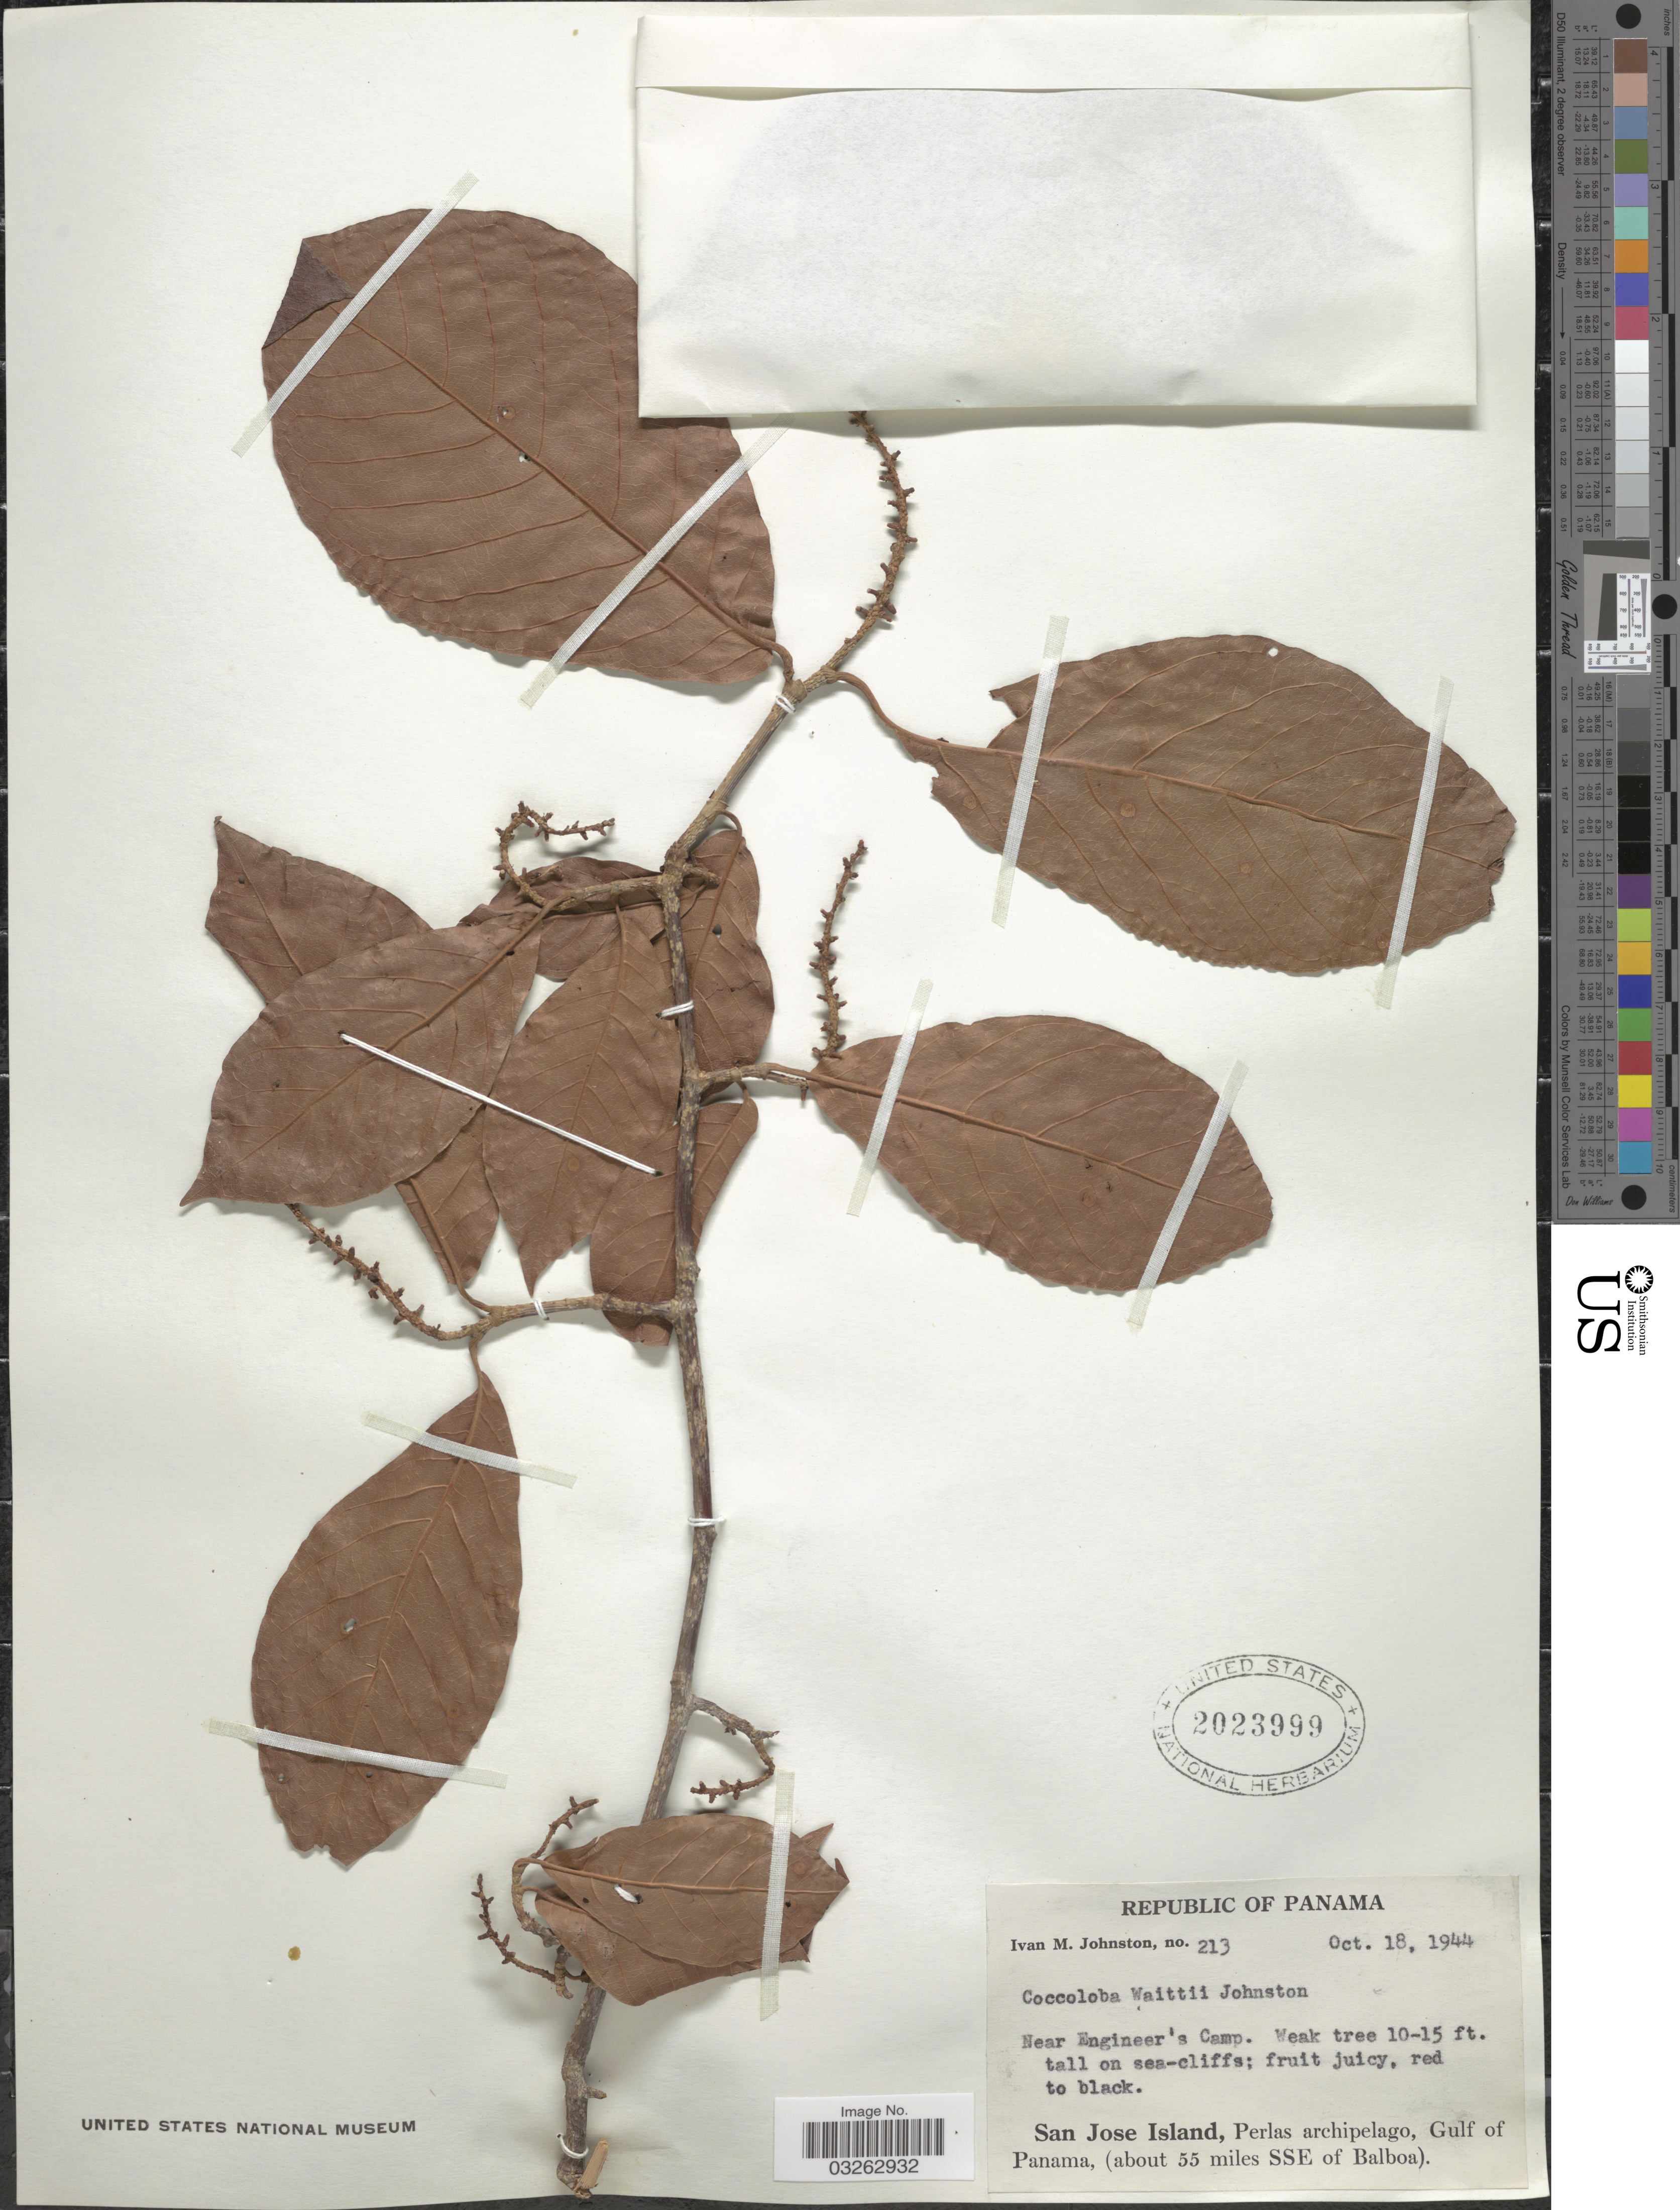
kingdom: Plantae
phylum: Tracheophyta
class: Magnoliopsida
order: Caryophyllales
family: Polygonaceae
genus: Coccoloba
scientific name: Coccoloba novogranatensis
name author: Lindau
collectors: I.M. Johnston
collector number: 213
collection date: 1944-10-18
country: Panama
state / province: Panamá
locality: Republic of Panama. Near Engineer's Camp. San Jose Island, Perlas archipelago, Gulf of Panama, (about 55 miles SSE of Balboa).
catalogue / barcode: US 2023999